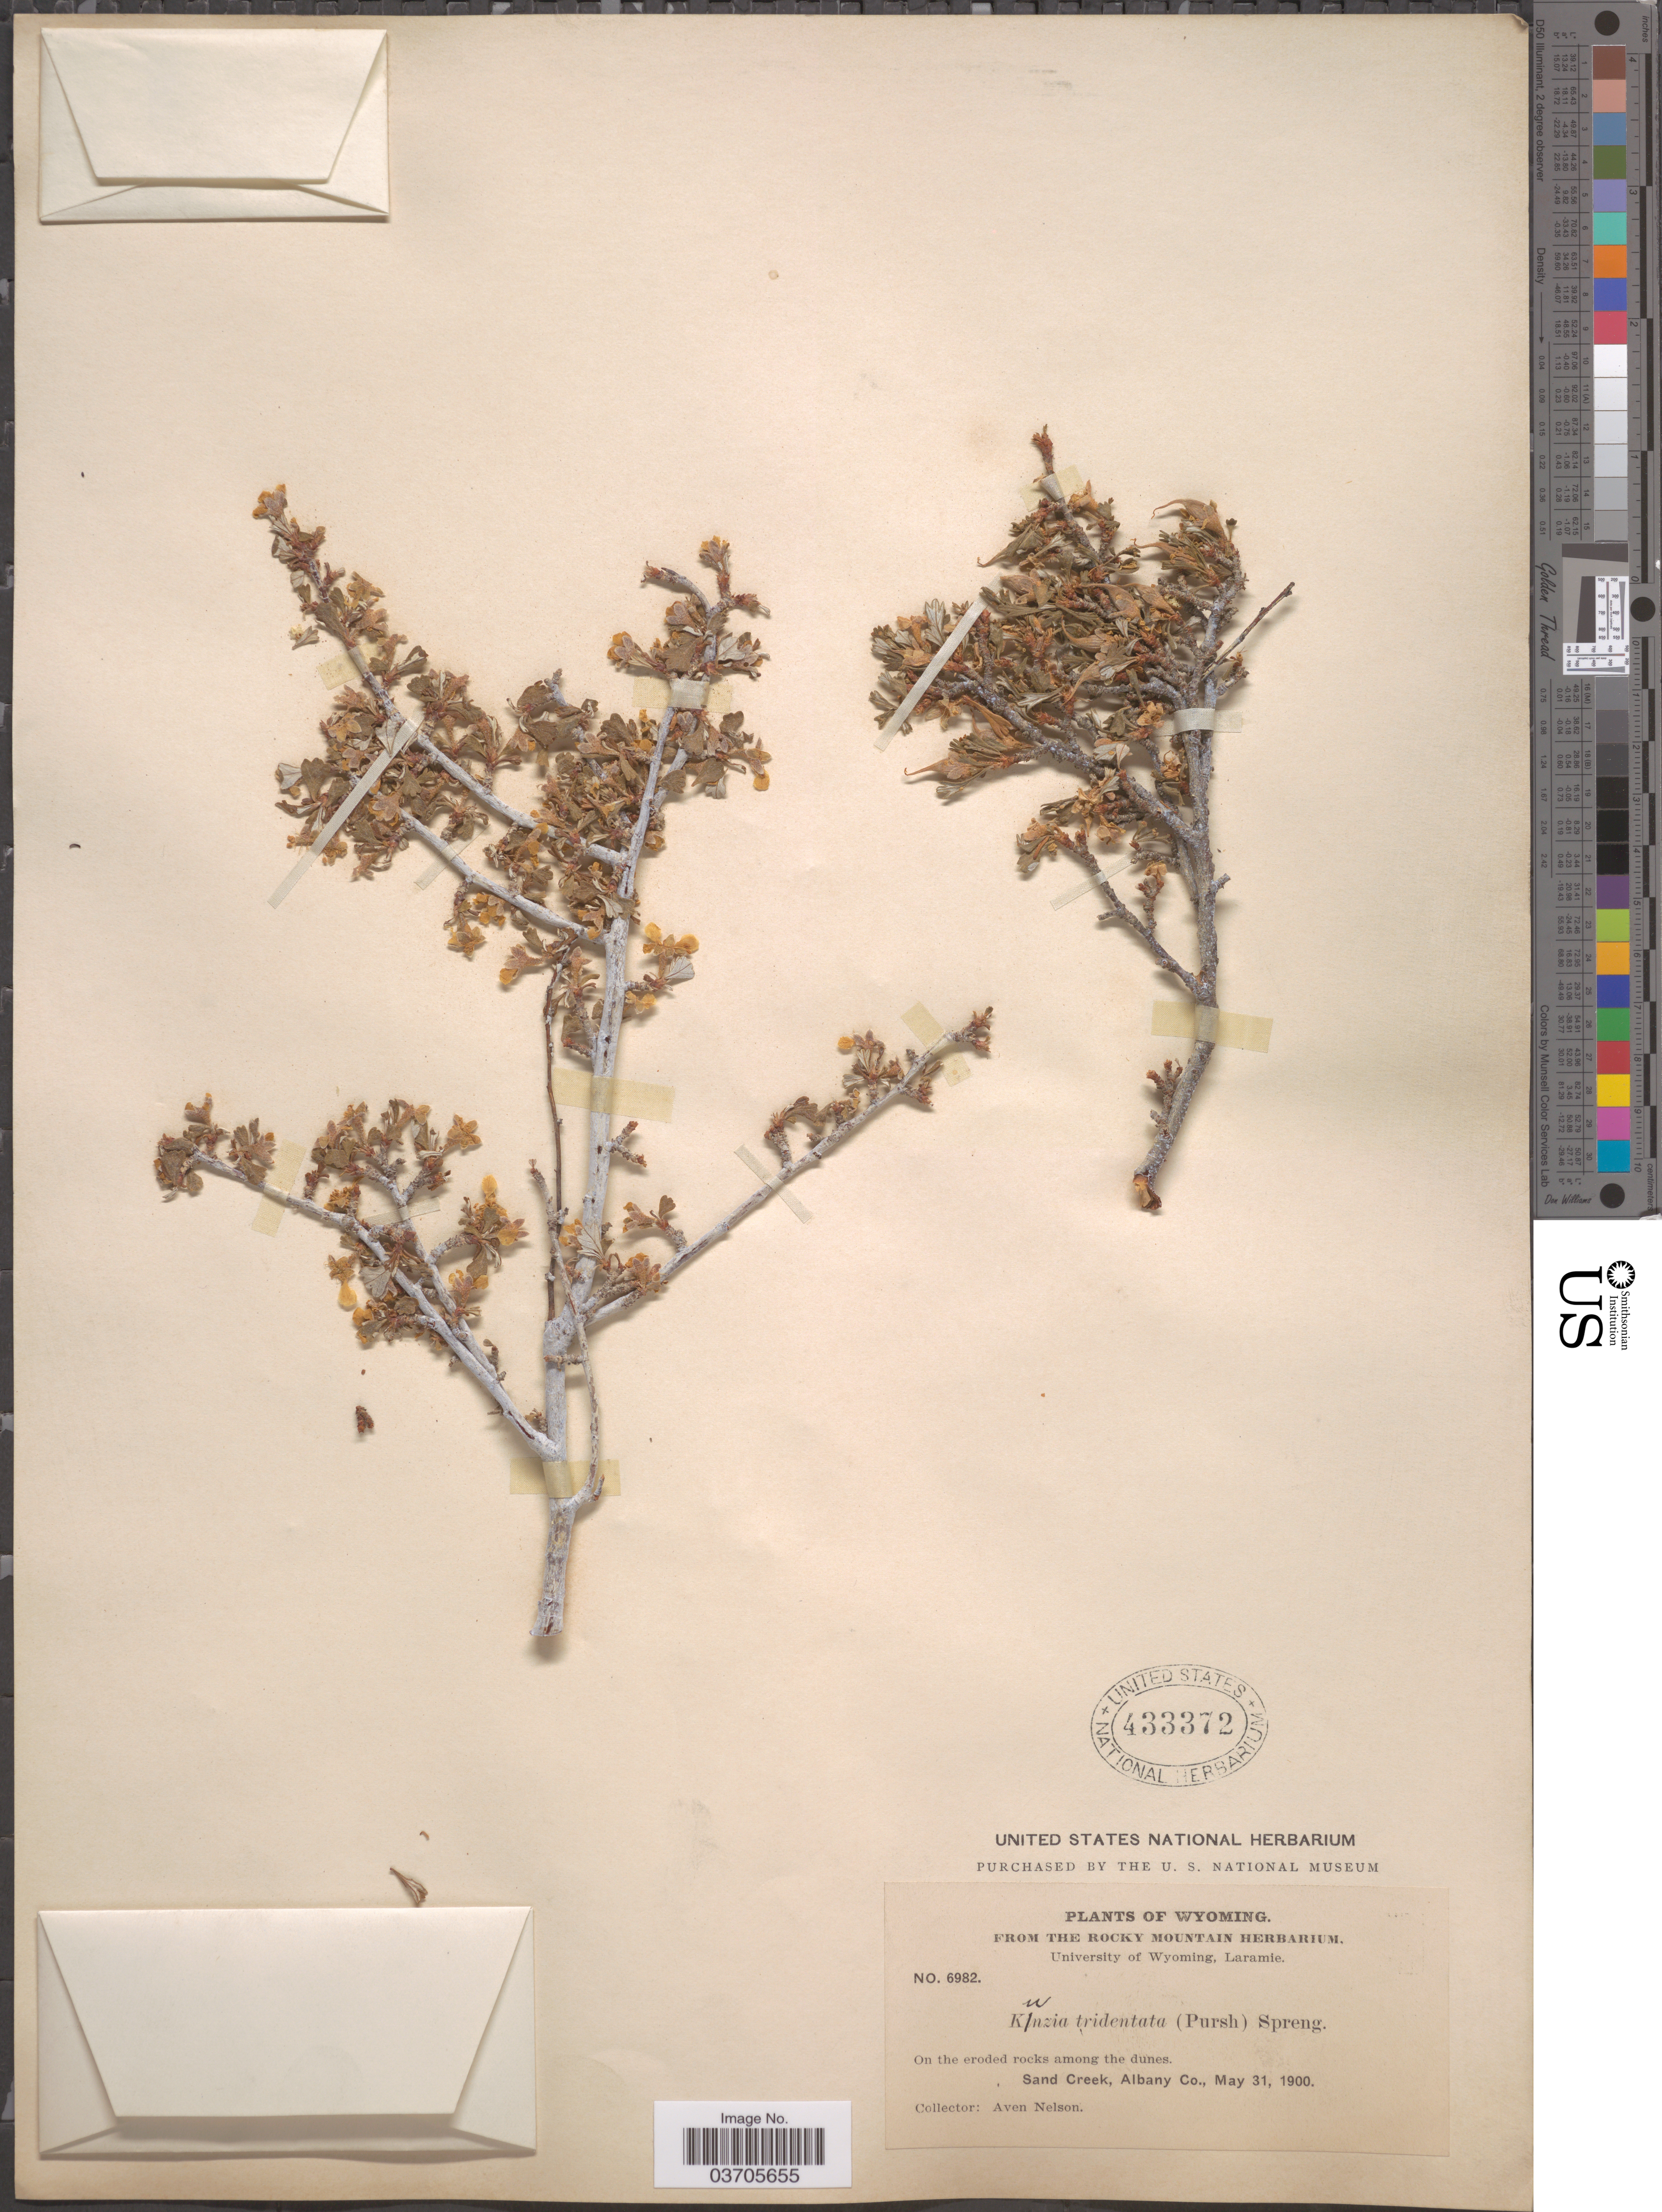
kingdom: Plantae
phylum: Tracheophyta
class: Magnoliopsida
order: Rosales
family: Rosaceae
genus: Purshia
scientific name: Purshia tridentata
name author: (Pursh) DC.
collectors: A. Nelson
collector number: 6982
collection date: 1900-05-31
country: United States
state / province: Wyoming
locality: Sand Creek, Albany Co.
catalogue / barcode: US 433372